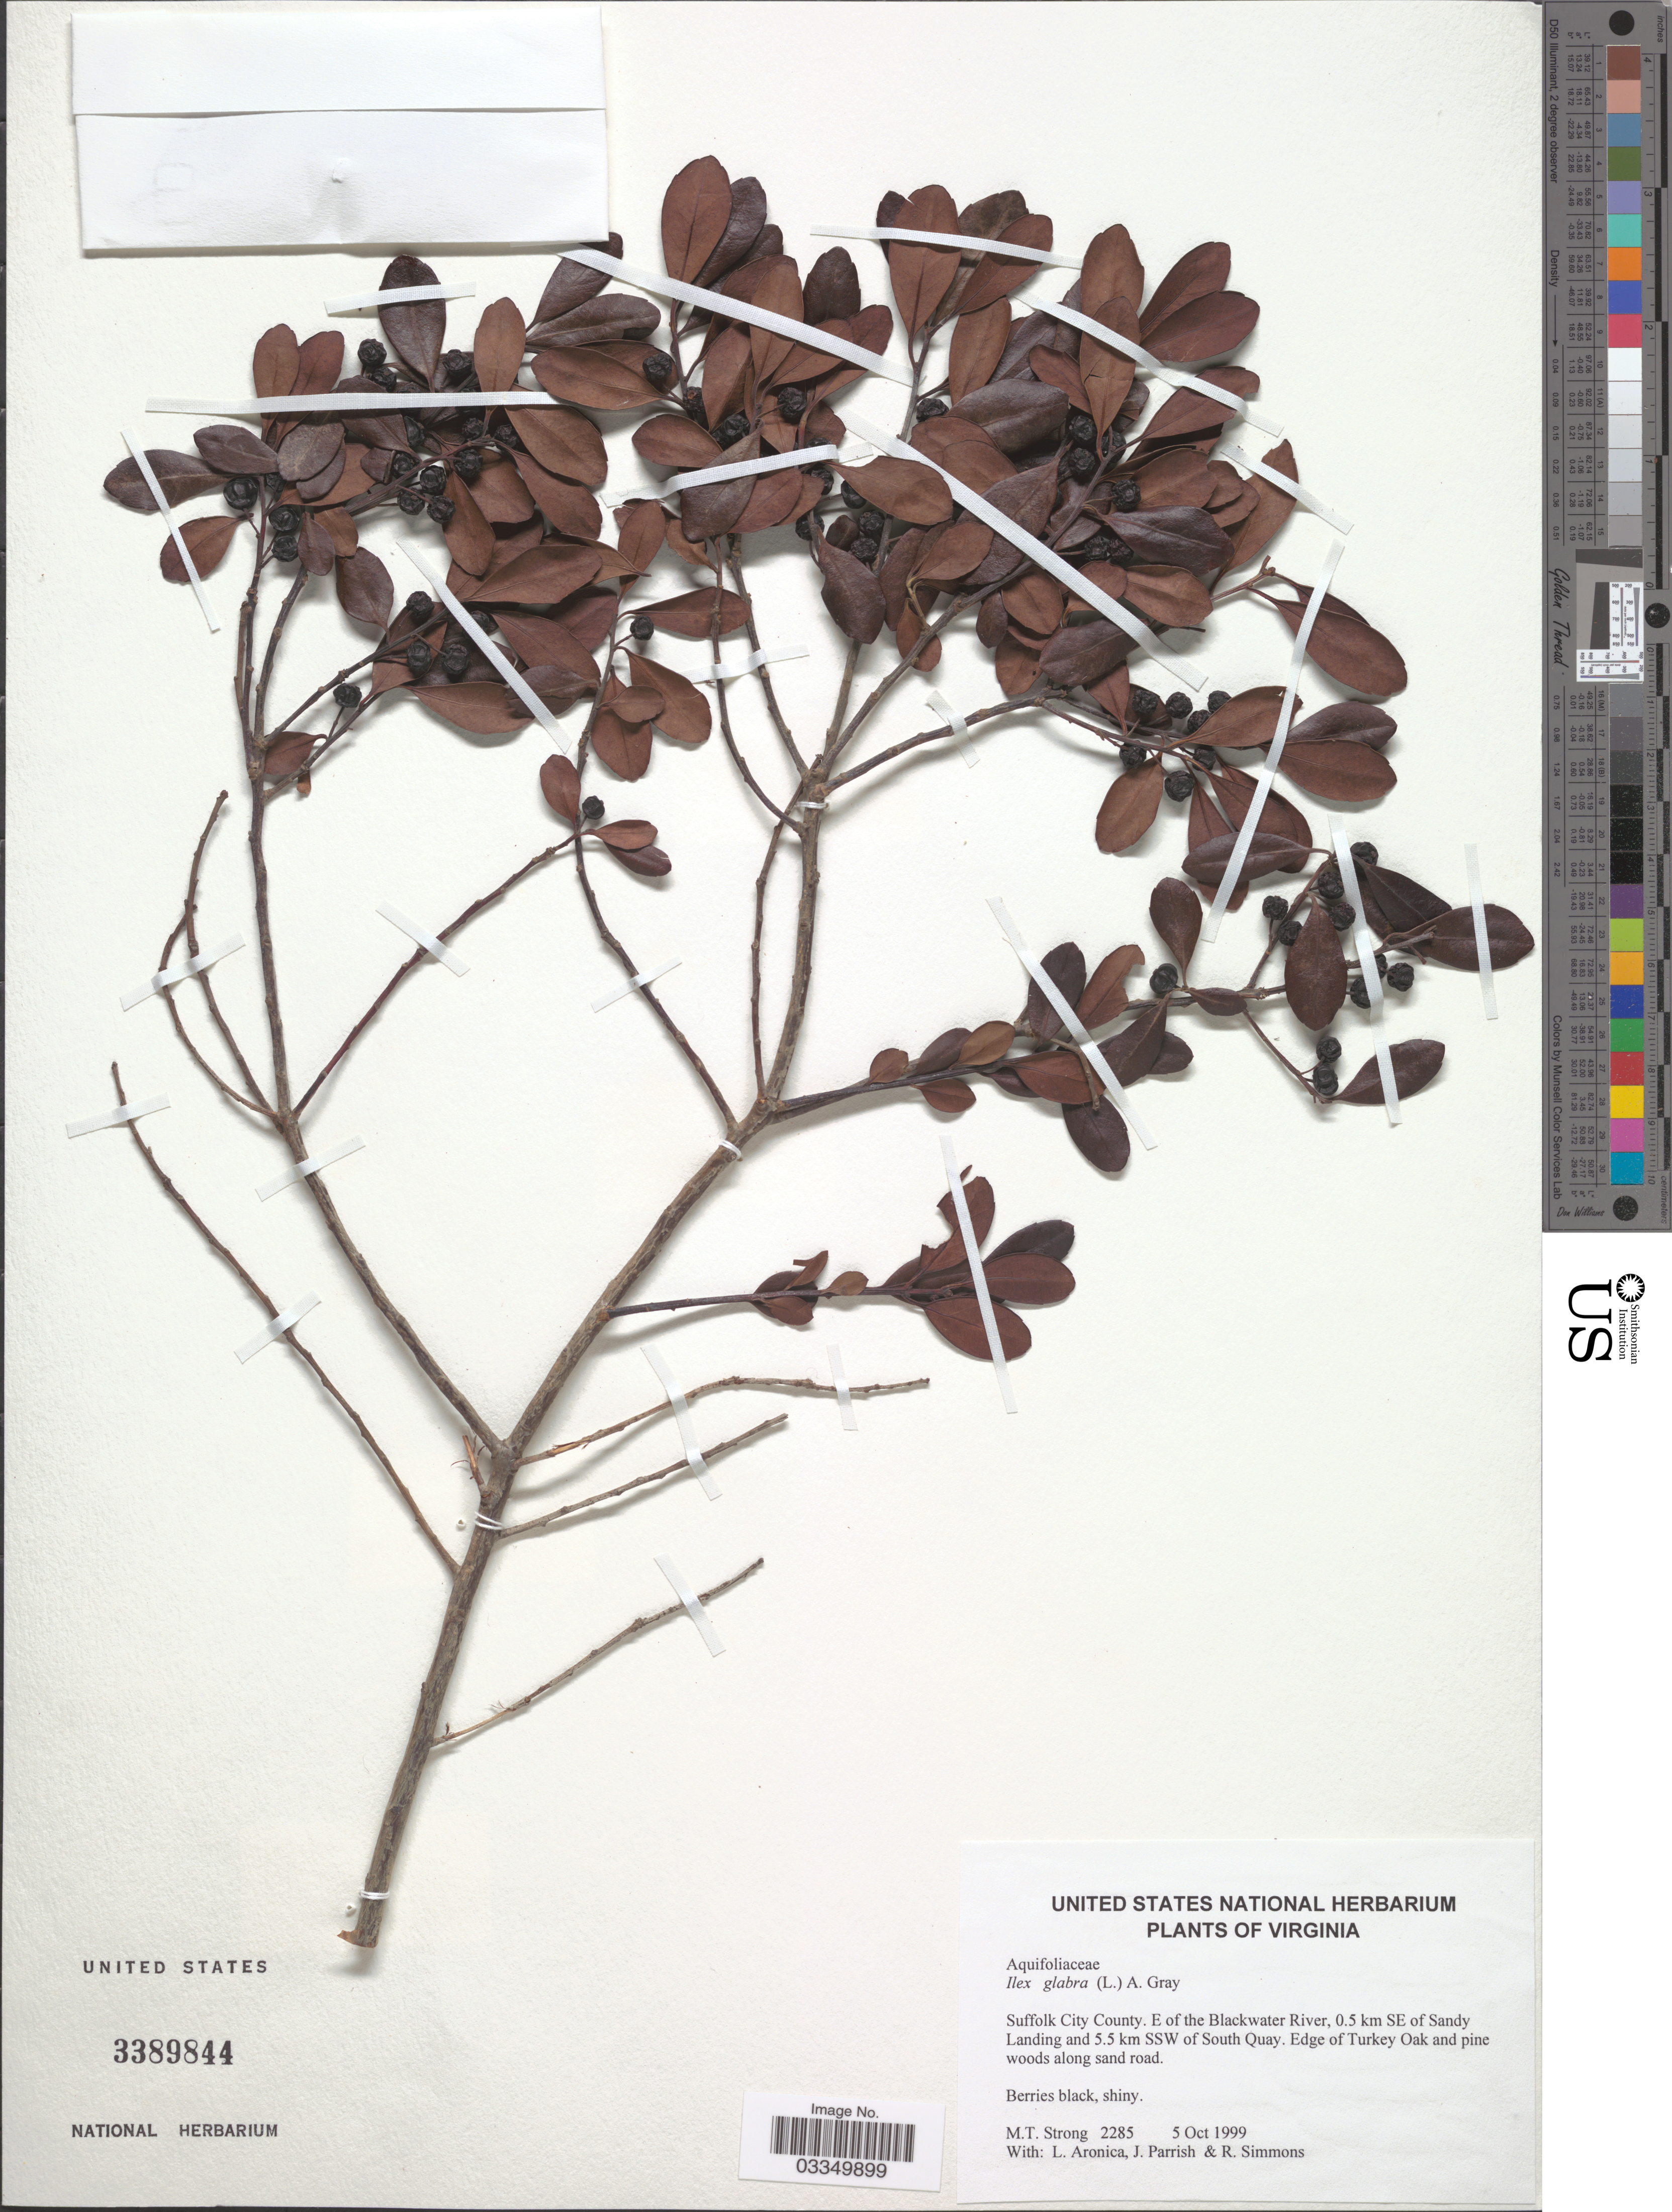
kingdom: Plantae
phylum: Tracheophyta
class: Magnoliopsida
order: Aquifoliales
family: Aquifoliaceae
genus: Ilex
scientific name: Ilex glabra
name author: (L.) A. Gray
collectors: M. T. Strong, L. Aronica, J. Parrish & R. Simmons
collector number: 2285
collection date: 1999-10-05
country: United States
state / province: Virginia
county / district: City of Suffolk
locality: Suffolk City County. E of the Blackwater River, 0.5 km SE of Sandy Landing and 5.5 km SSW of South Quay.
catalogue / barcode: US 3389844